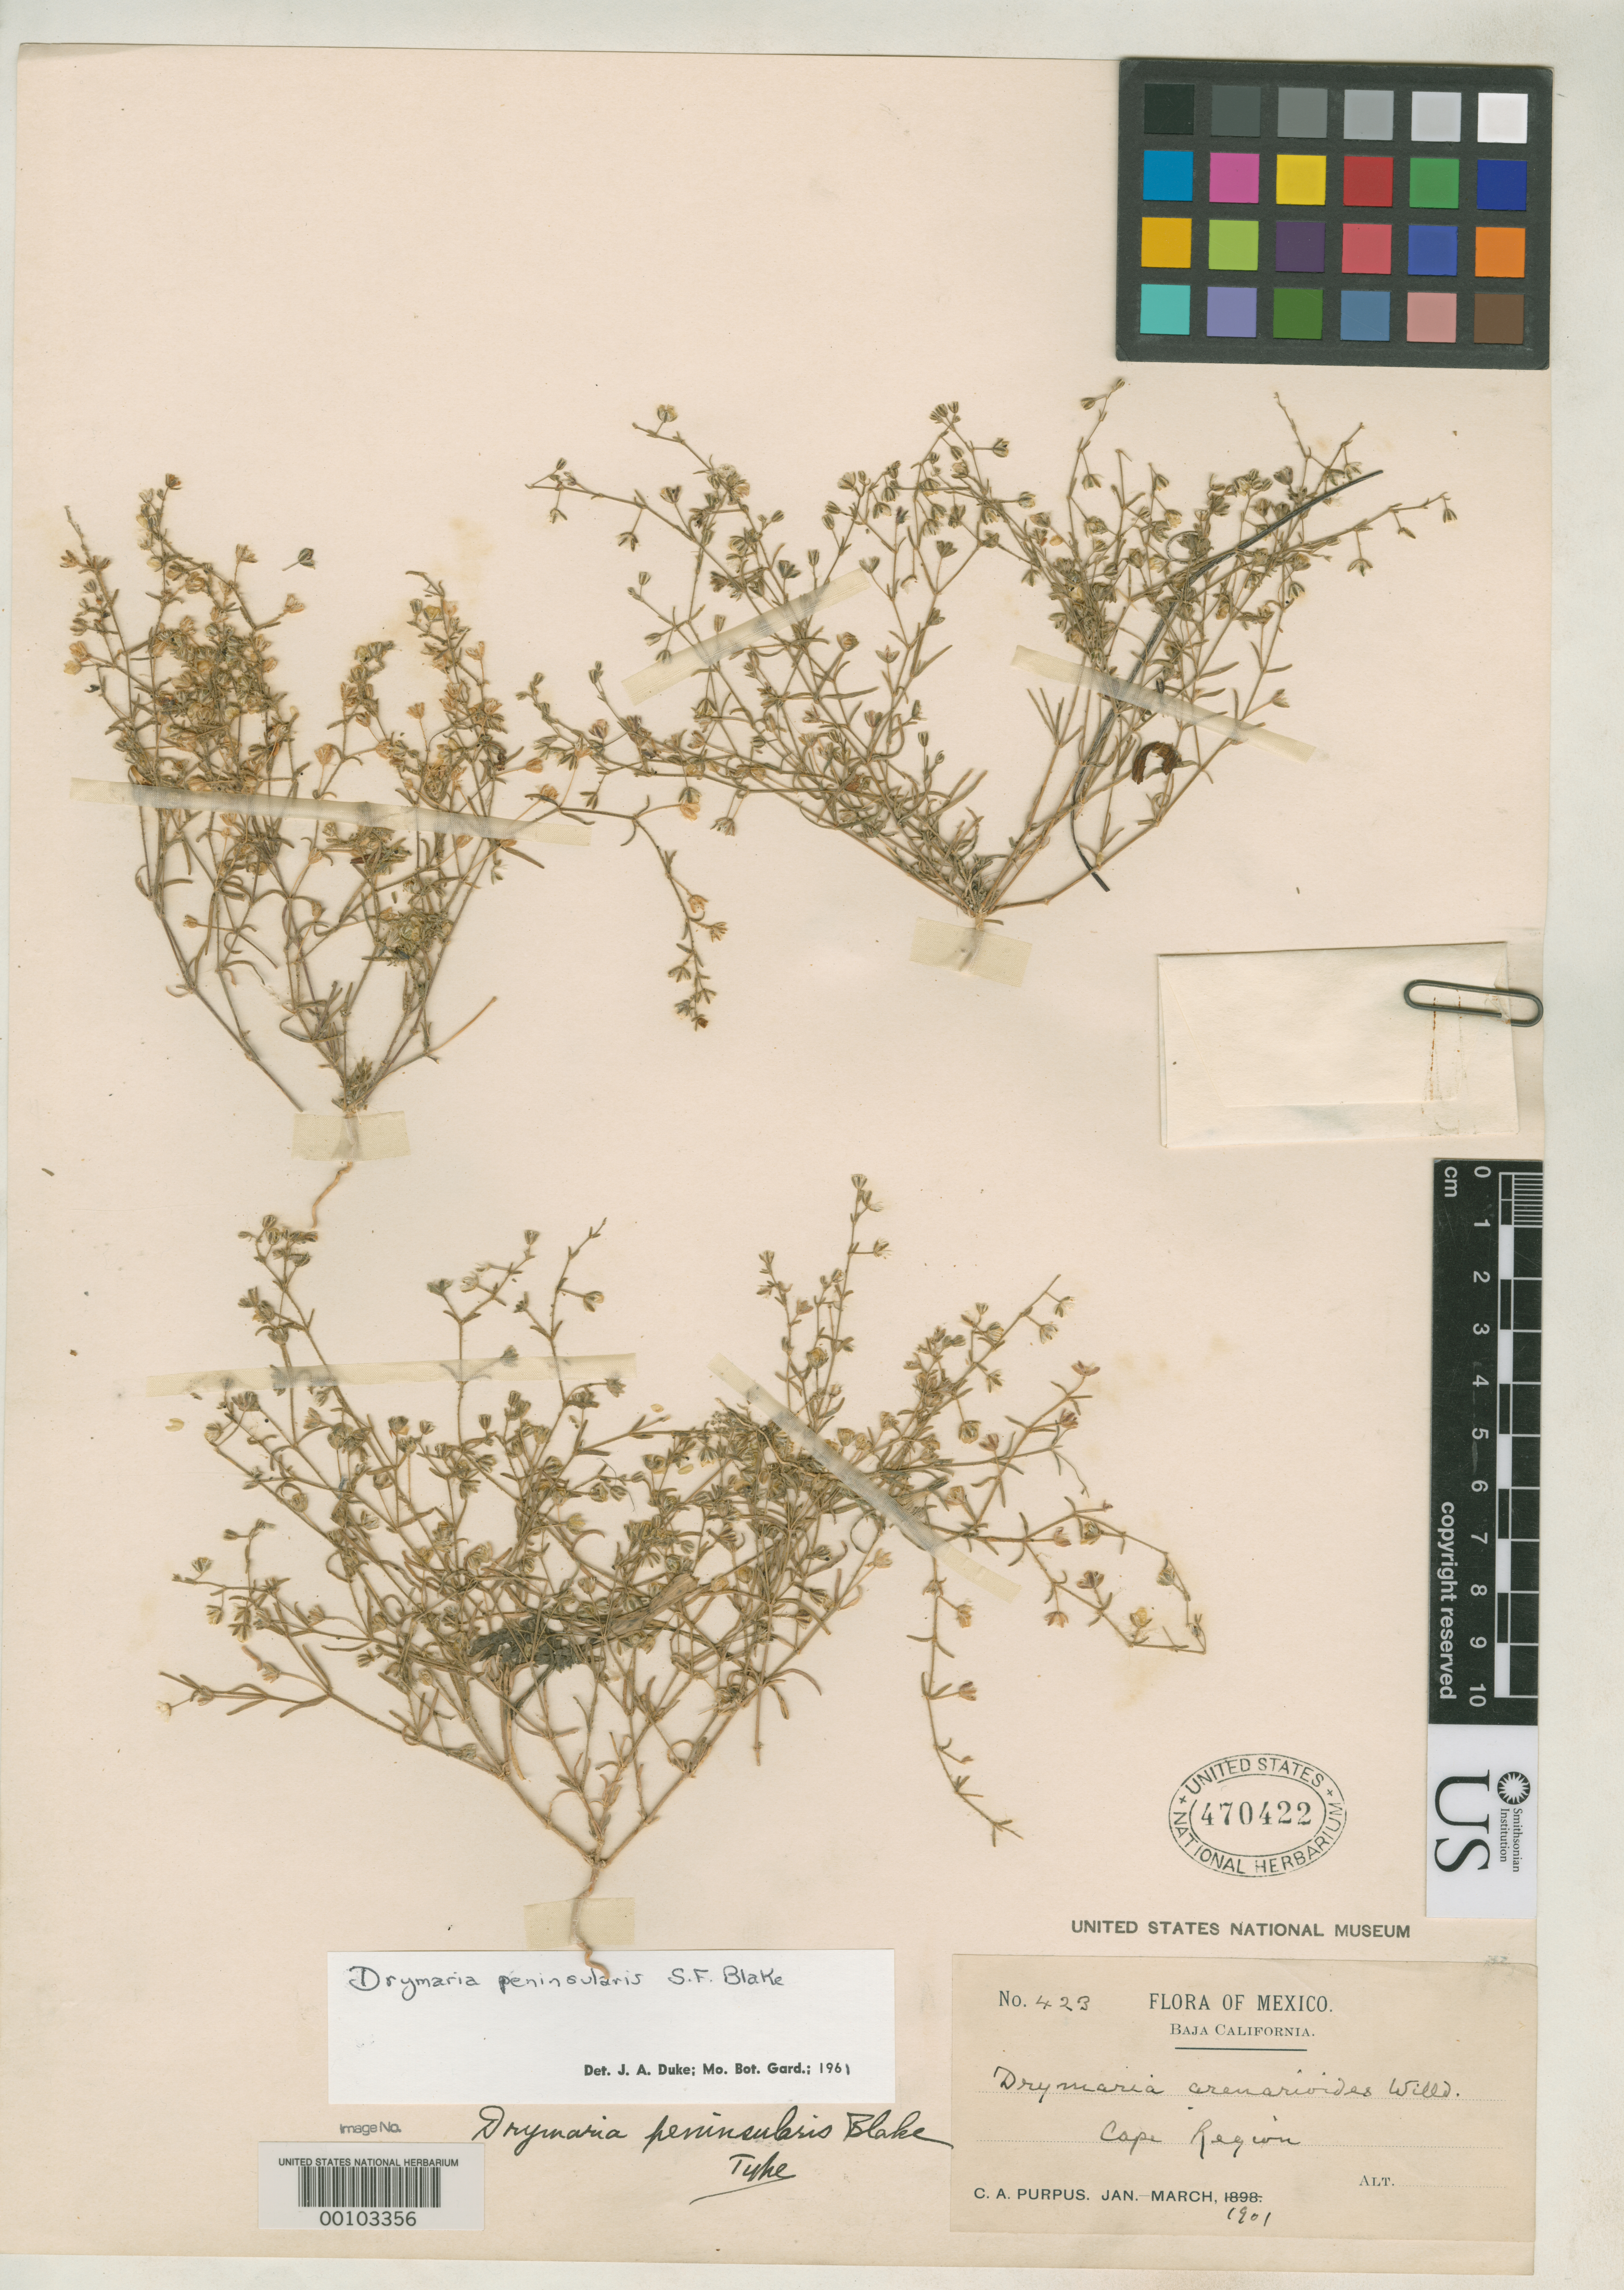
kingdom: Plantae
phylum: Tracheophyta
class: Magnoliopsida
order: Caryophyllales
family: Caryophyllaceae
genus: Drymaria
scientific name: Drymaria peninsularis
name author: S.F. Blake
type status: Holotype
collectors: C. A. Purpus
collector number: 423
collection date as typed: Jan 1901 to -- Mar 1901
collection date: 1901-01/1901-03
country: Mexico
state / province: Baja California Sur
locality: Cape region.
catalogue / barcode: US 470422